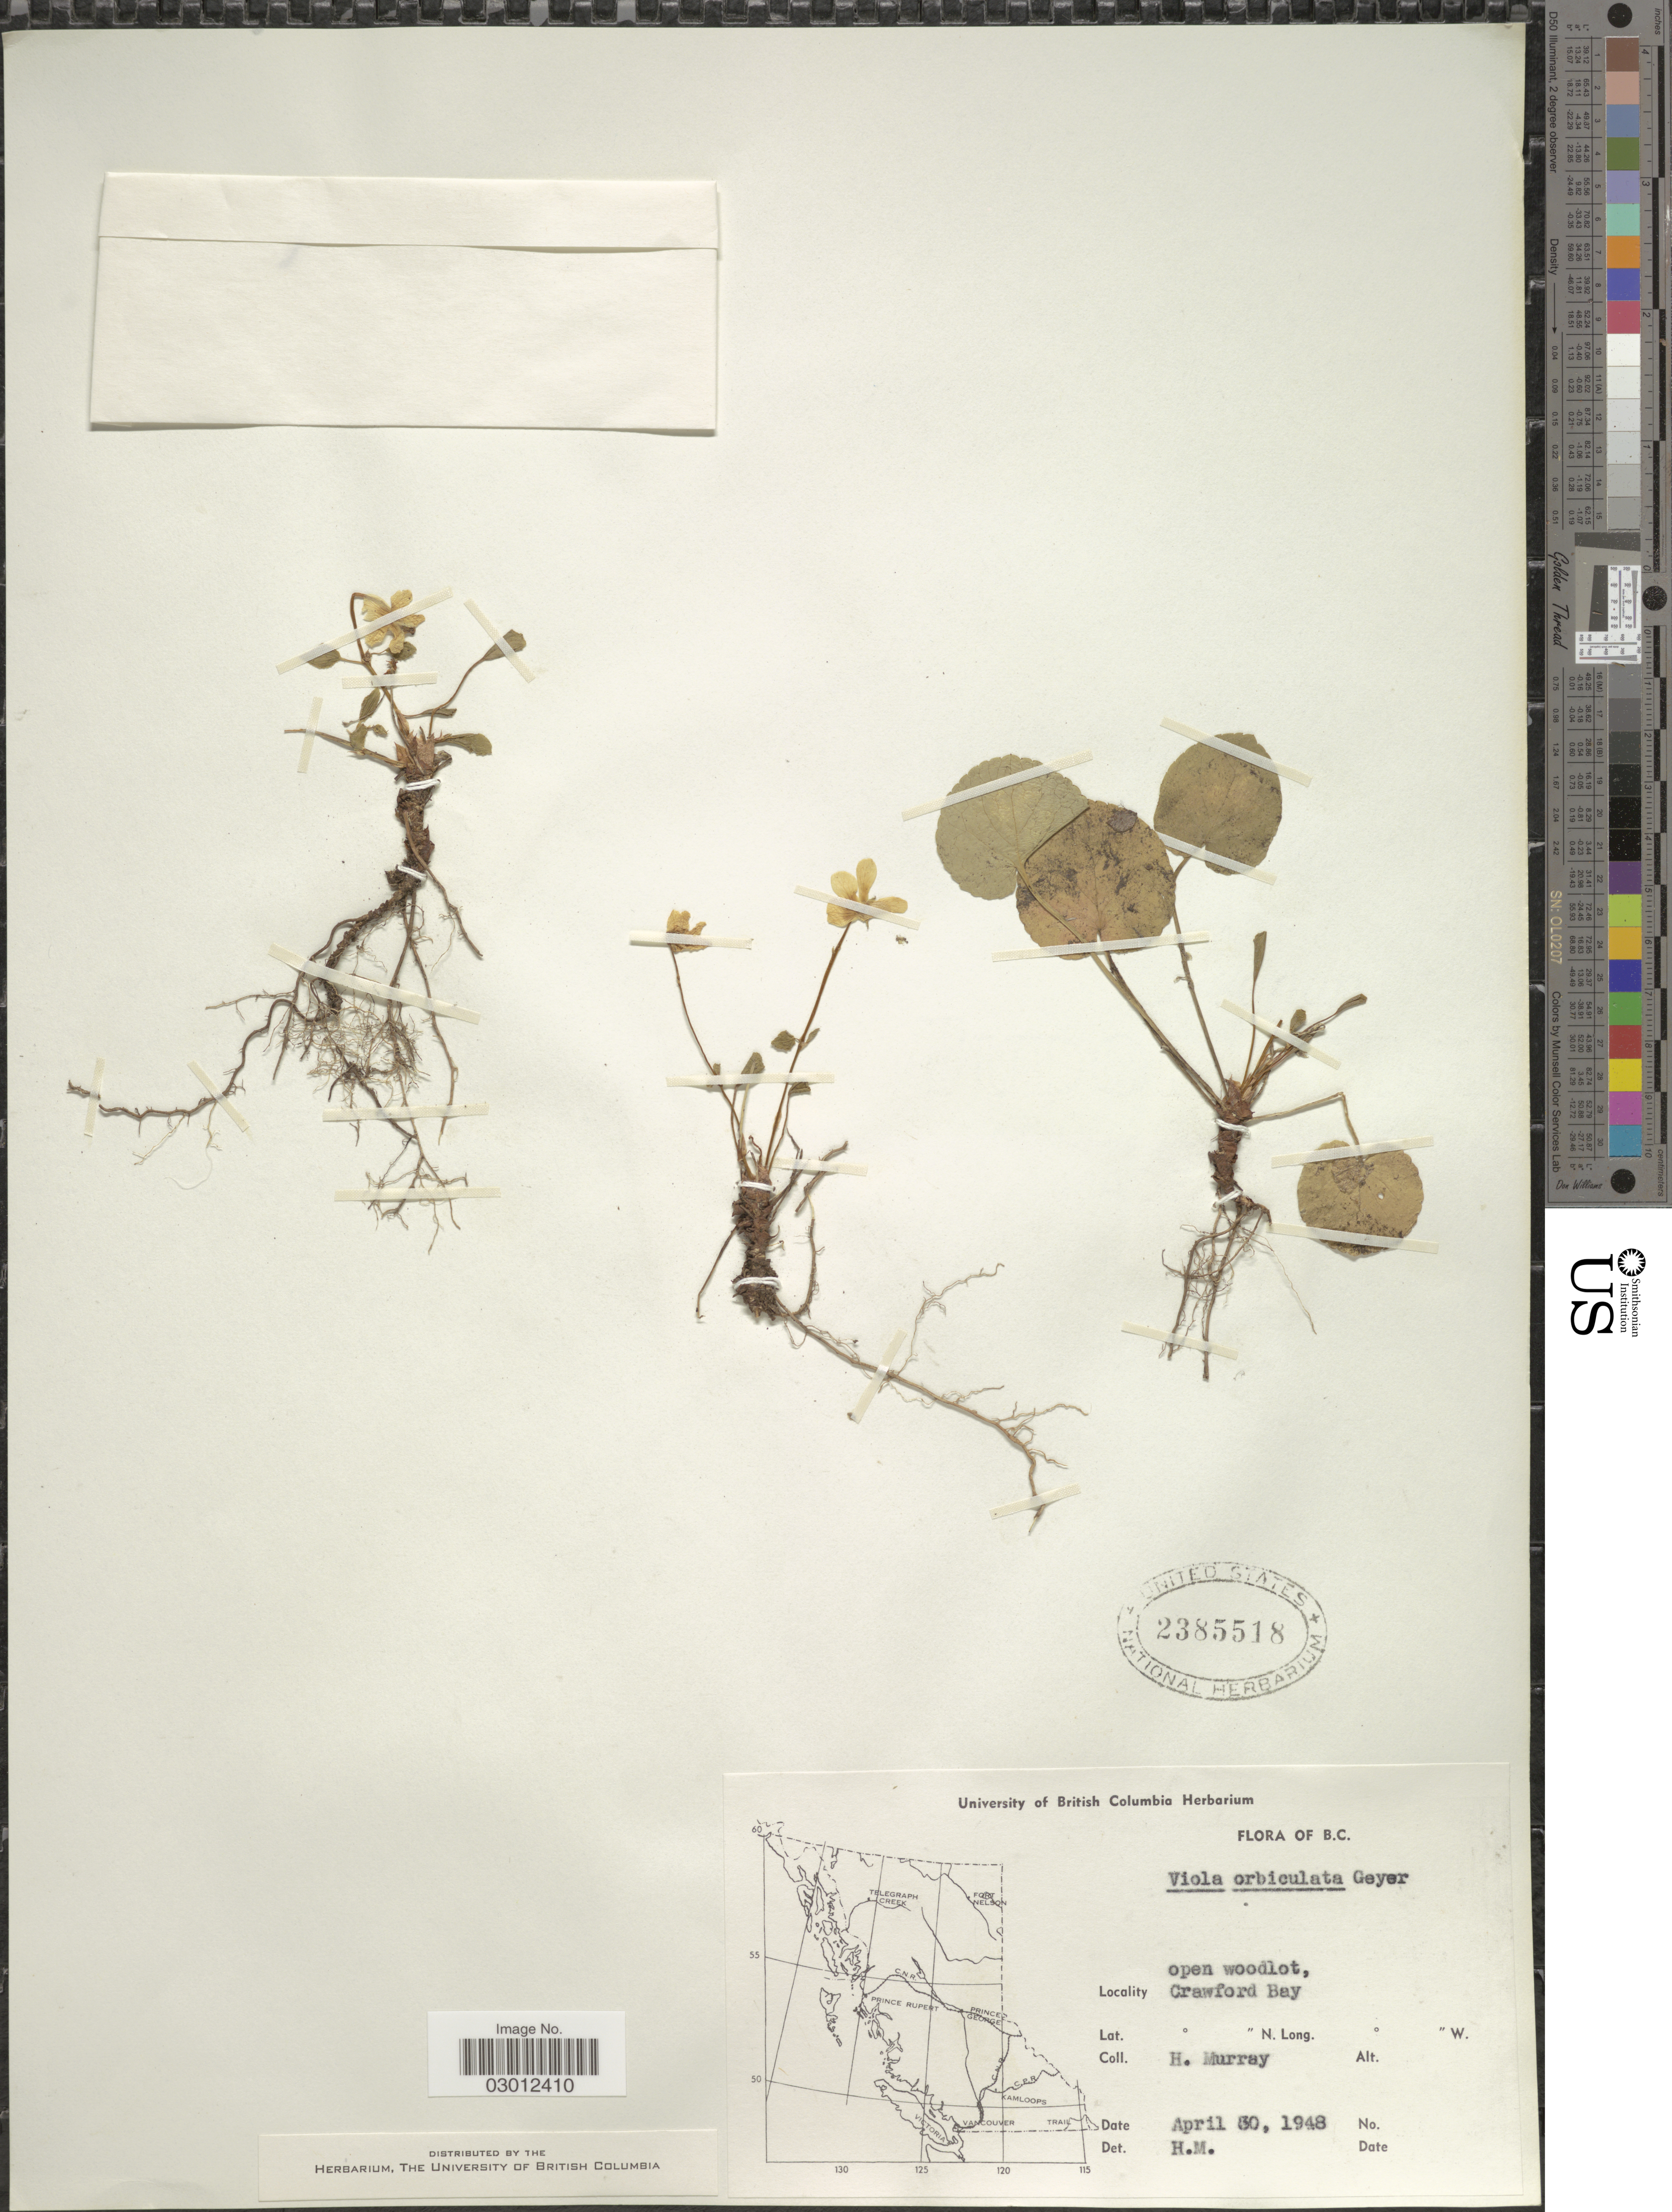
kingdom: Plantae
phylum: Tracheophyta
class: Magnoliopsida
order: Malpighiales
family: Violaceae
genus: Viola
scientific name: Viola orbiculata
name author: Geyer ex Hook.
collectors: H. Murray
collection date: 1948-04-30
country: Canada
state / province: British Columbia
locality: Open woodlot, Crawford Bay.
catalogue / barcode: US 2385518